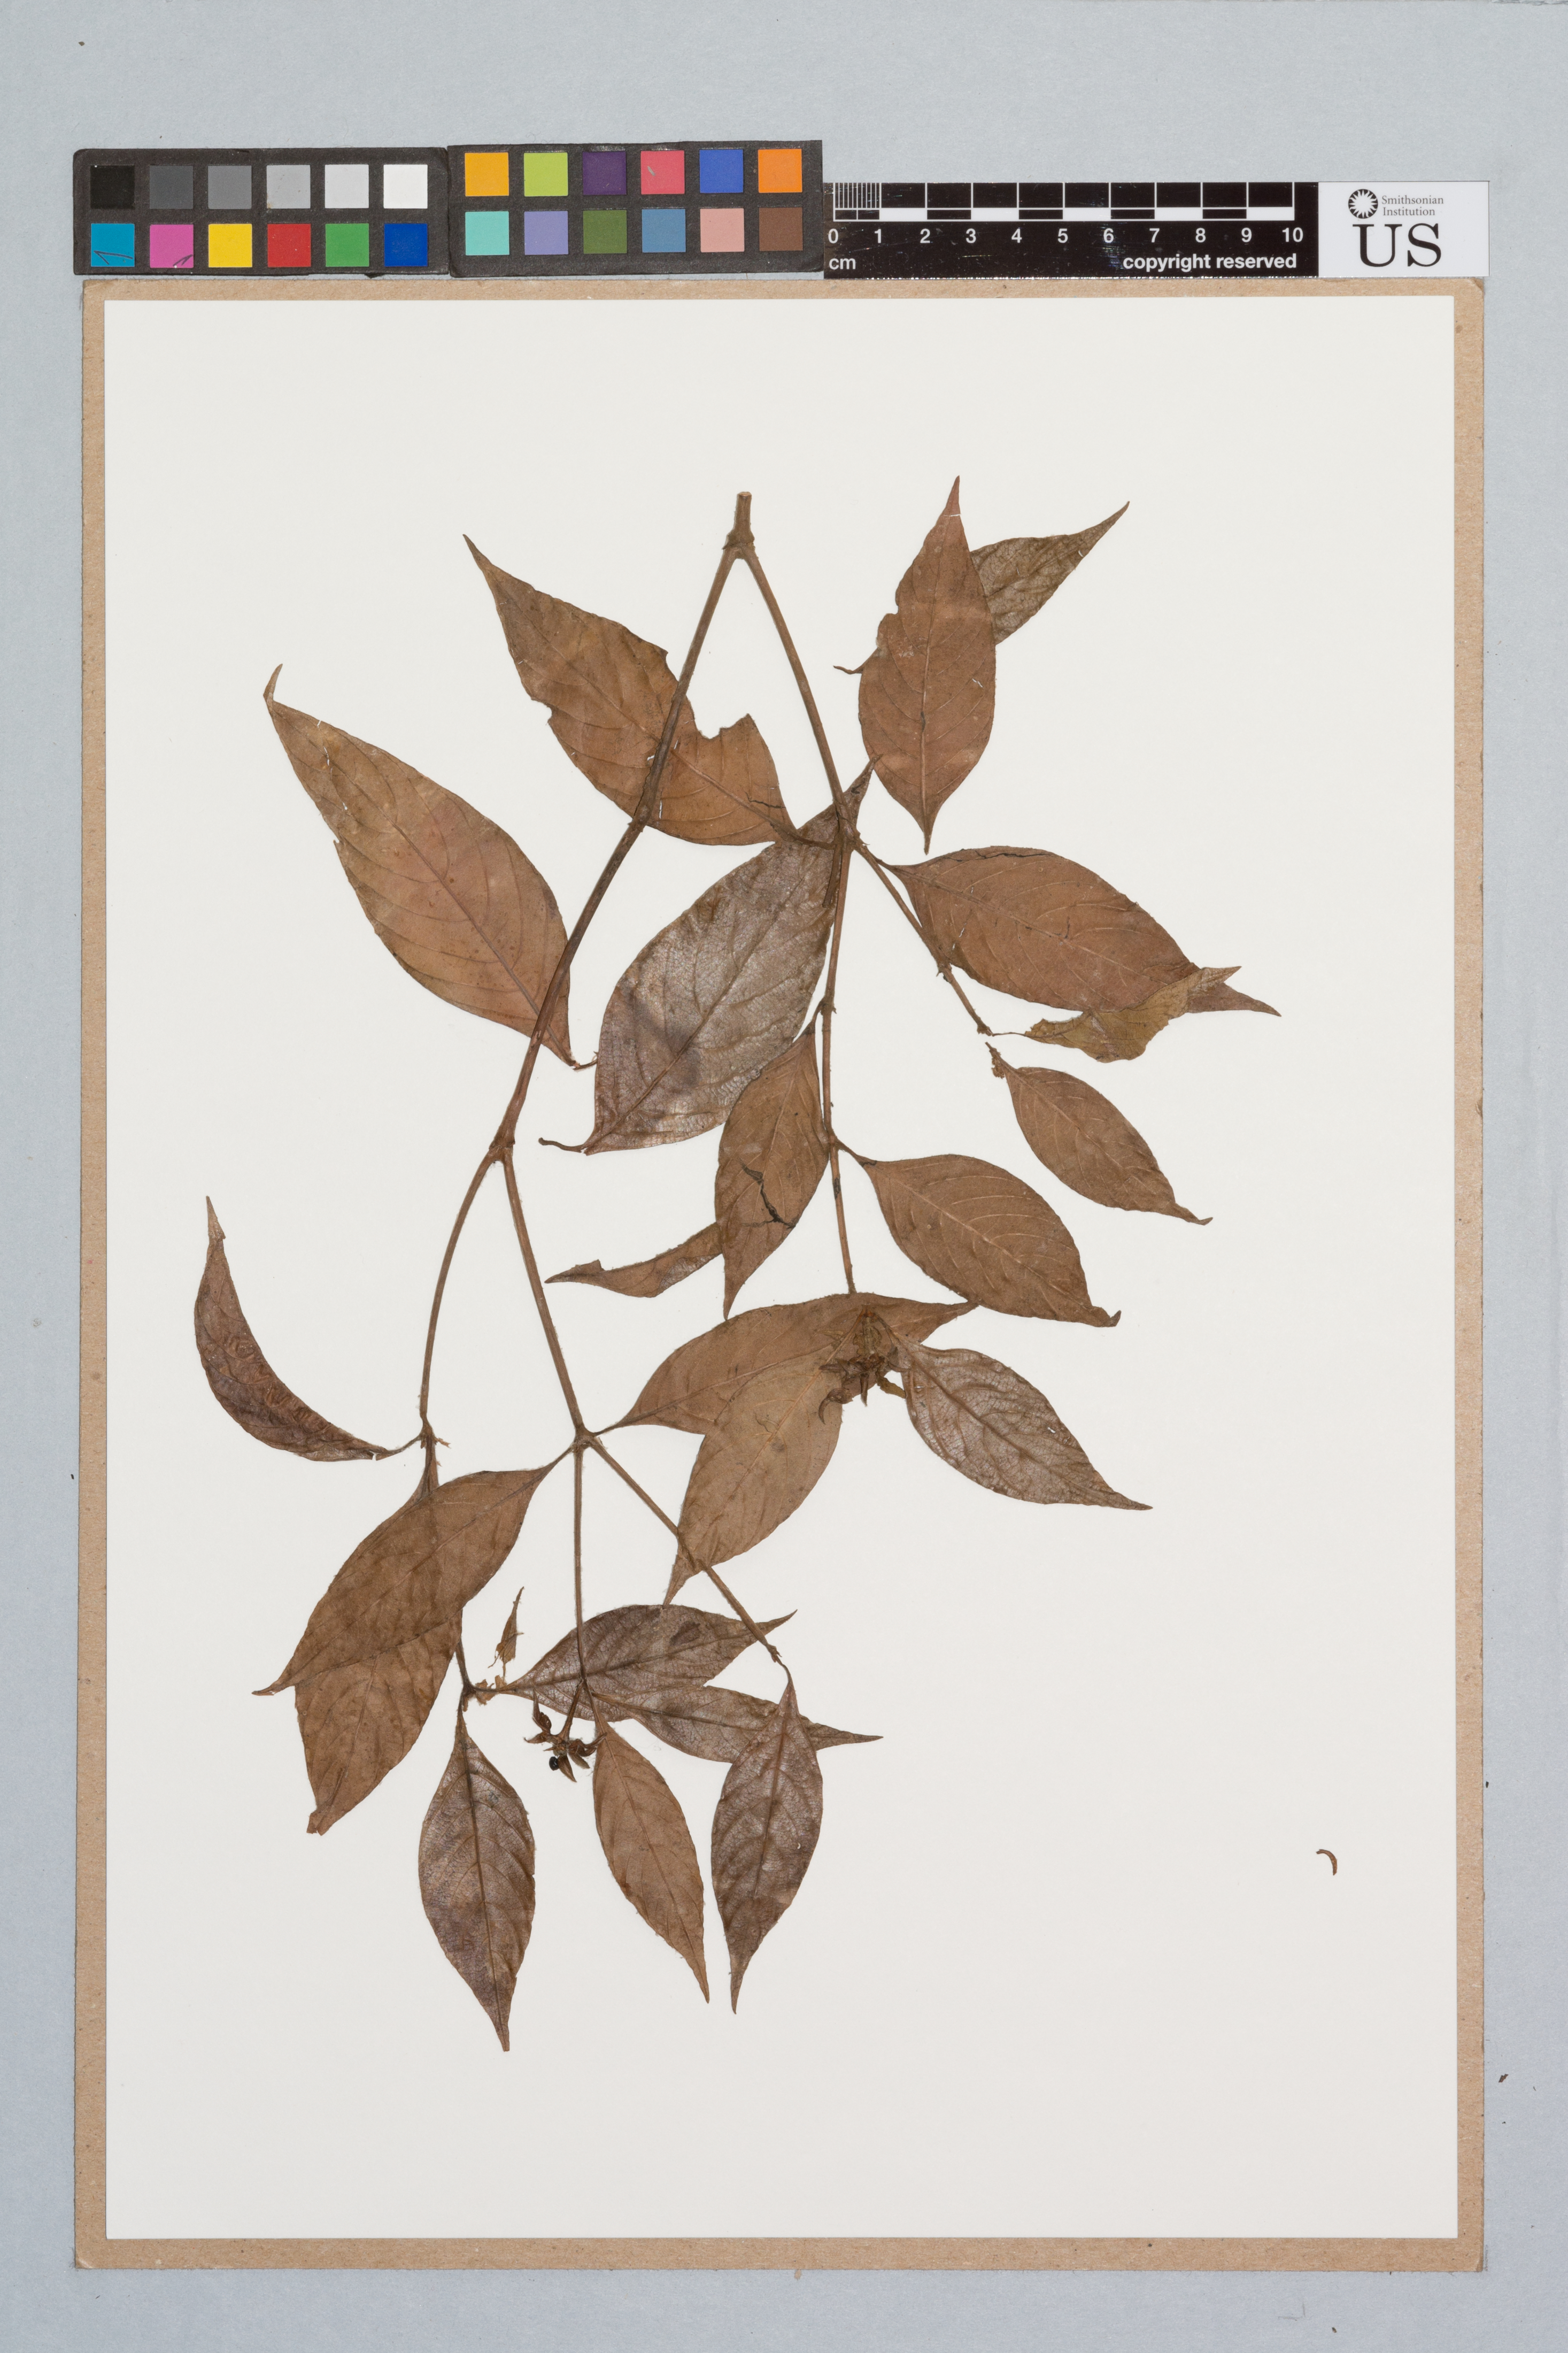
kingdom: Plantae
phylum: Tracheophyta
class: Magnoliopsida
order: Gentianales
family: Rubiaceae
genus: Psychotria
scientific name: Psychotria hoffmannseggiana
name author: (Willd. ex Roem. & Schult.) Müll. Arg.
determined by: Taylor, Charlotte M.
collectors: T. McDowell & D. Gopaul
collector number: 2747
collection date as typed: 22 May 1990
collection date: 1990-05-22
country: Guyana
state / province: Cuyuni-Mazaruni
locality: Utshi camp, 0.3 km N of Utshi R, just S of forest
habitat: Savanna and bush at margins, frequent burning. White sand, rock outcrops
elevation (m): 975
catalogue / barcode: US 3340645